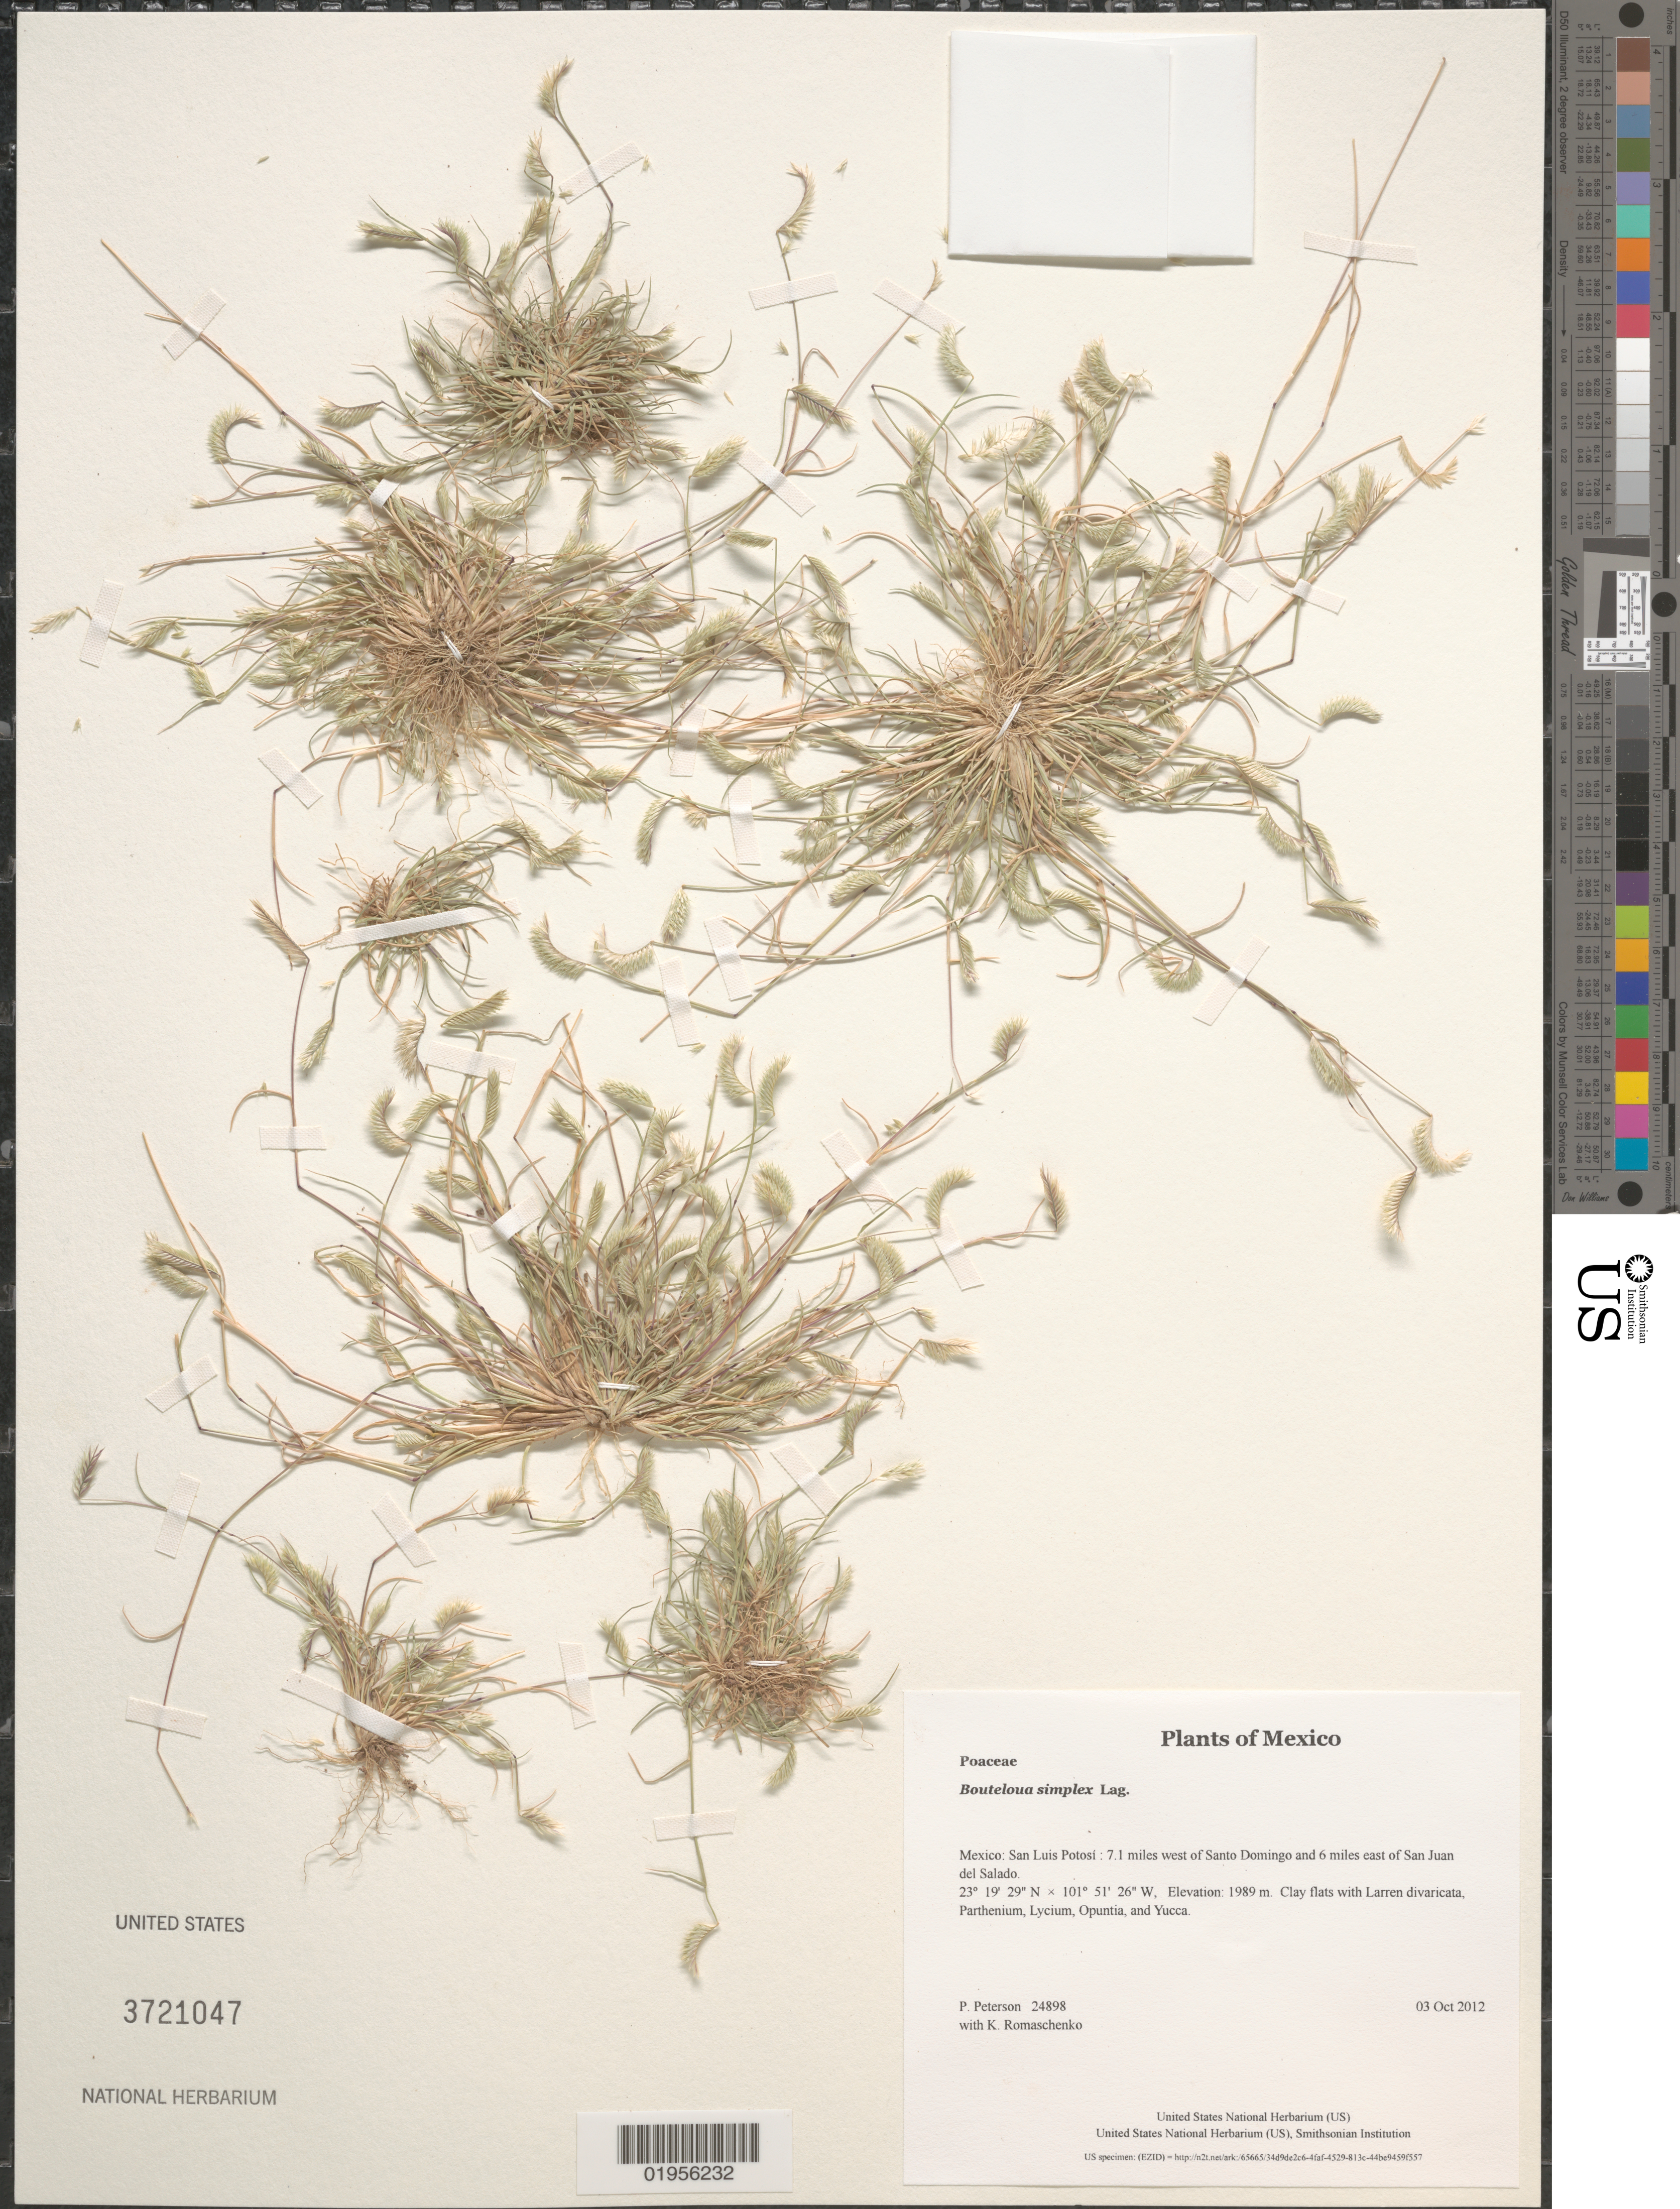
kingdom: Plantae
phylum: Tracheophyta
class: Liliopsida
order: Poales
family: Poaceae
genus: Bouteloua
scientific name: Bouteloua simplex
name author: Lag.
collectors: P. M. Peterson & K. Romaschenko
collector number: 24898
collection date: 2012-10-03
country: Mexico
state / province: San Luis Potosí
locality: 7.1 miles west of Santo Domingo and 6 miles east of San Juan del Salado.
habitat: Clay flats with Larren divaricata, Parthenium, Lycium, Opuntia, and Yucca.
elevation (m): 1989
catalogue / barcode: US 3721047